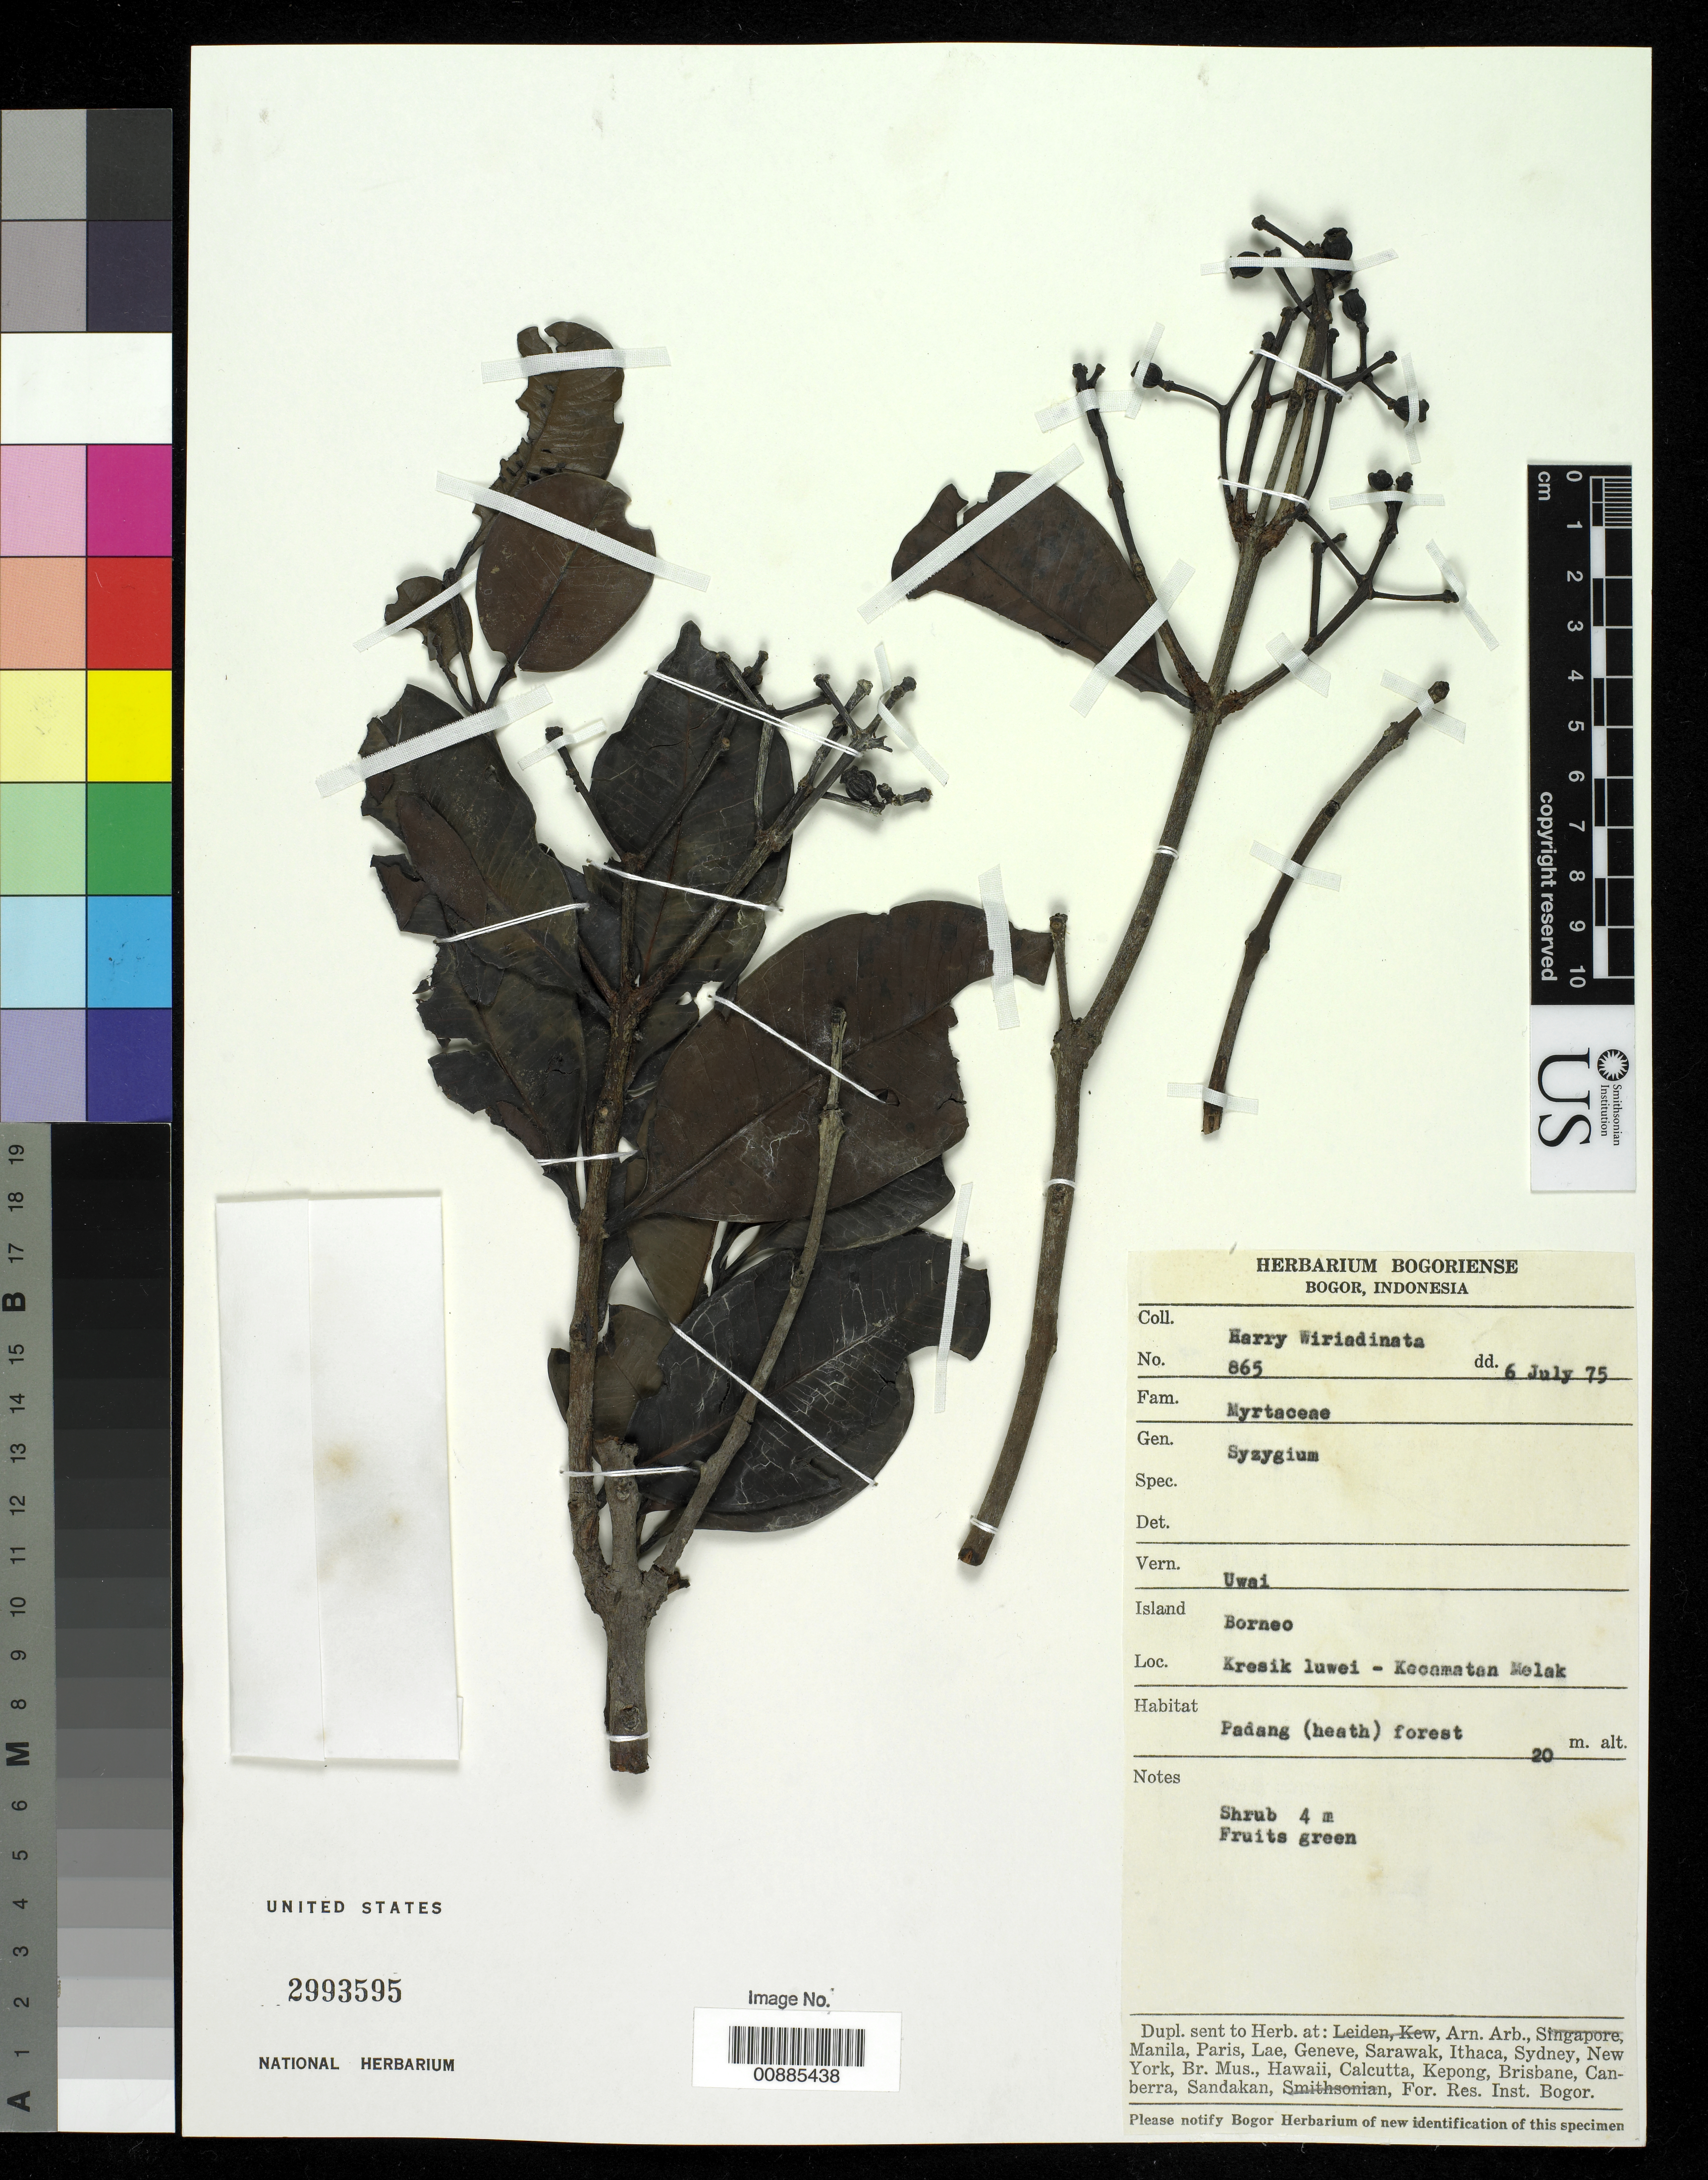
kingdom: Plantae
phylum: Tracheophyta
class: Magnoliopsida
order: Myrtales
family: Myrtaceae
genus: Syzygium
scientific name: Syzygium sp.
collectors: H. Wiriadinata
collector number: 865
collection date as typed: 06 Jul 1975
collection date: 1975-07-06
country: Indonesia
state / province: Kalimantan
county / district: Kalimantan Barat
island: Borneo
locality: Kresik luwei - Kecamatan Melak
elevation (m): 30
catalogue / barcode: US 2993595